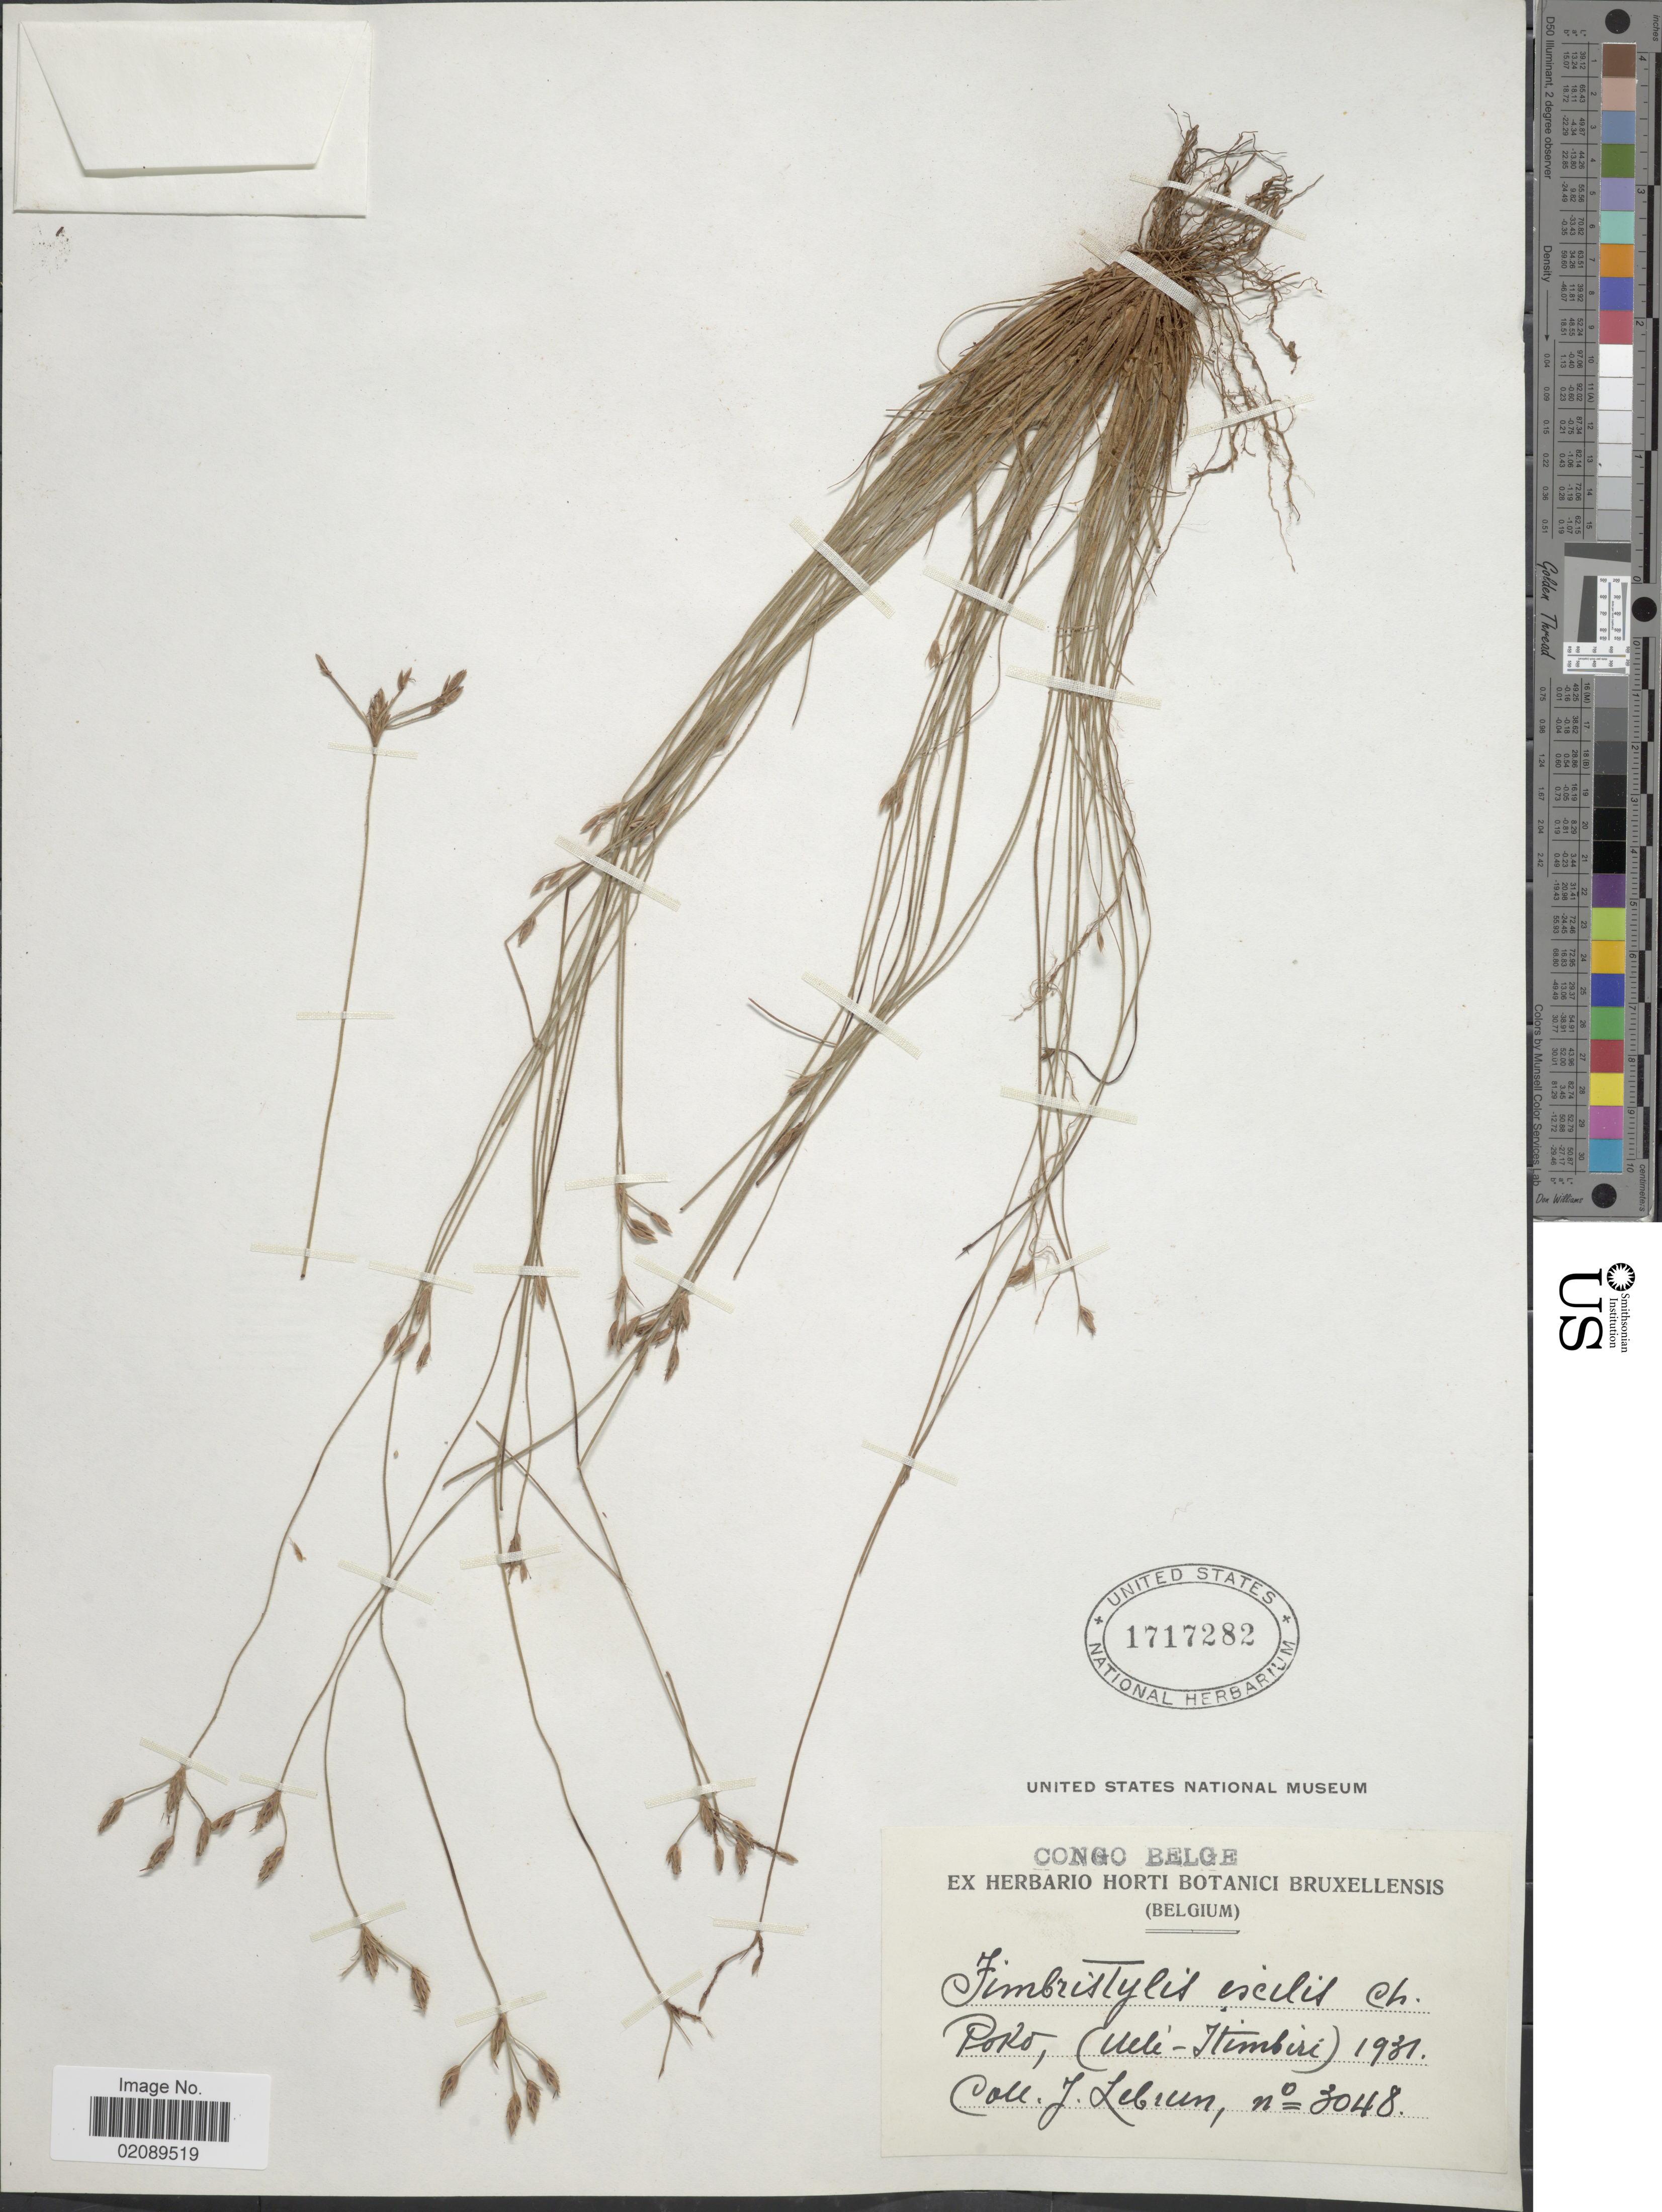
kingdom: Plantae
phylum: Tracheophyta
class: Liliopsida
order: Poales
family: Cyperaceae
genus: Bulbostylis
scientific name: Bulbostylis hispidula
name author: (Vahl) R.W. Haines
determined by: Strong, Mark T., (BOT), Smithsonian Institution - National Museum of Natural History (UNITED STATES)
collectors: J. A. Lebrun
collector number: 3048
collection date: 1931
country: Congo, Democratic Republic of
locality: Congo Belge, Poko, (Uele-Itimbiri).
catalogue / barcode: US 1717282